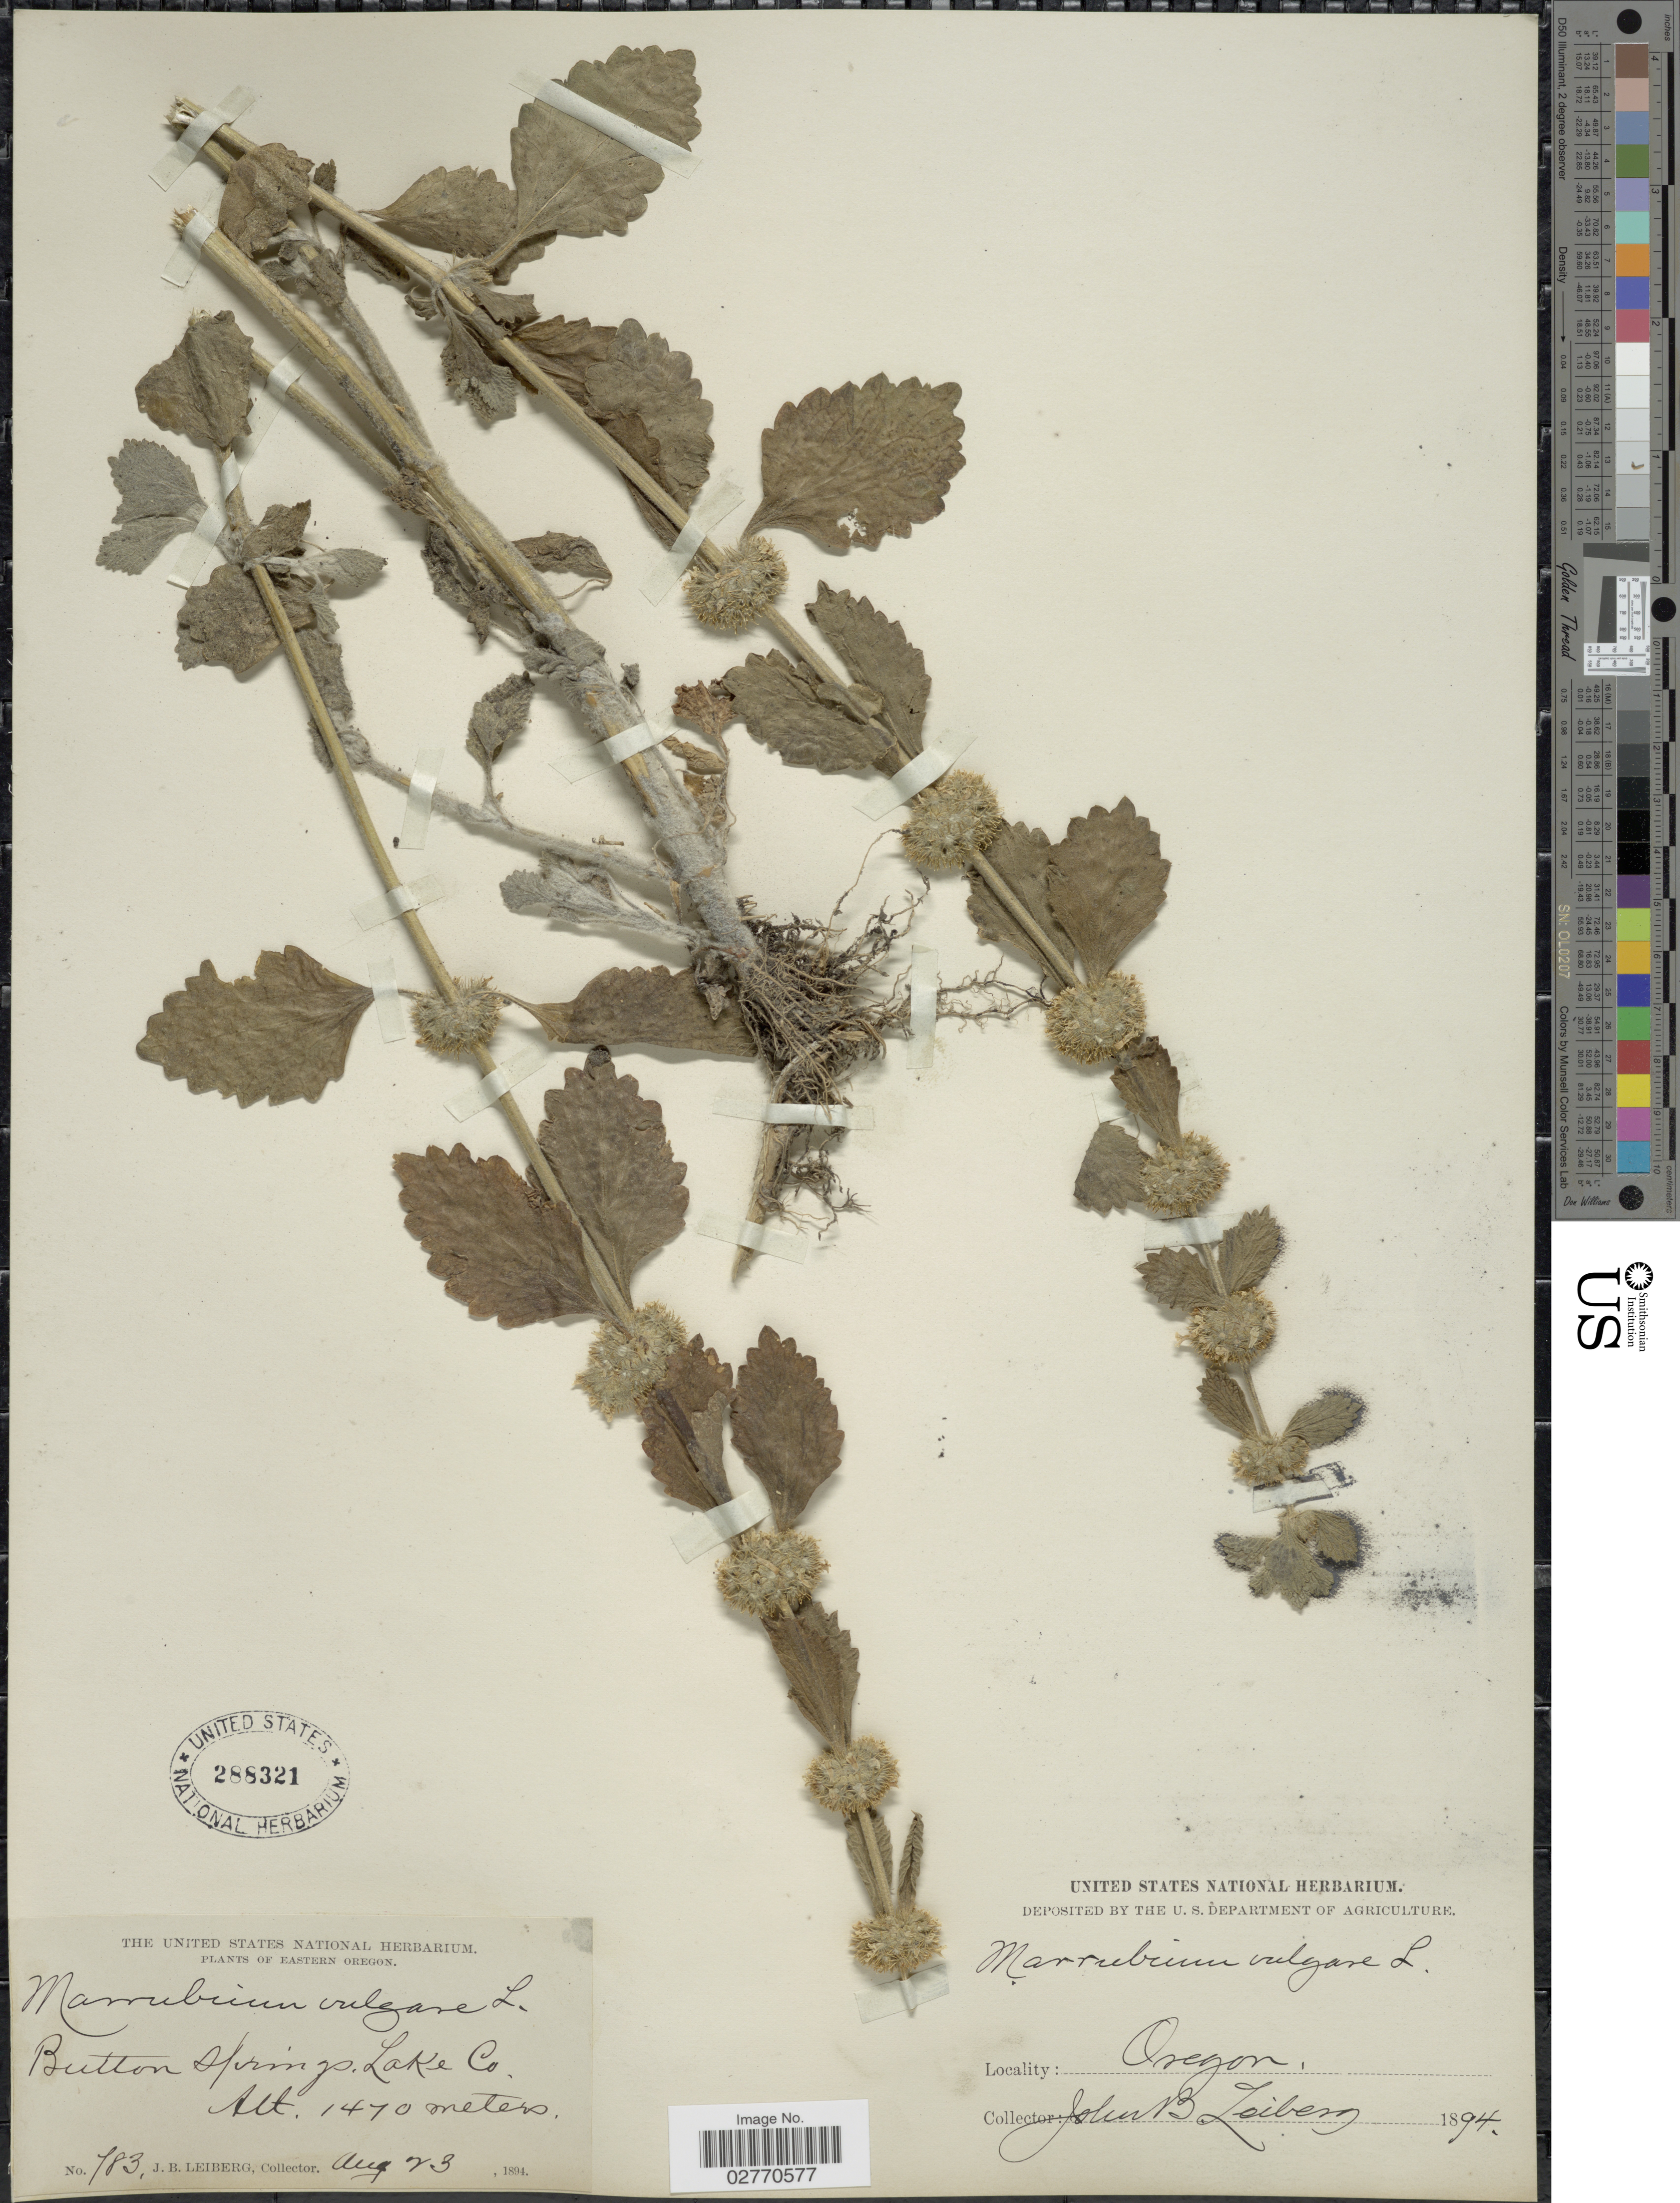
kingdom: Plantae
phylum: Tracheophyta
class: Magnoliopsida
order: Lamiales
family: Lamiaceae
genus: Marrubium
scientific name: Marrubium vulgare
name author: L.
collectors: J. B. Leiberg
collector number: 783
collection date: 1894-08-23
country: United States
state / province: Oregon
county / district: Lake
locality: Eastern Oregon, Button Springs, Lake Co.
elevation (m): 1470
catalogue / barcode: US 288321